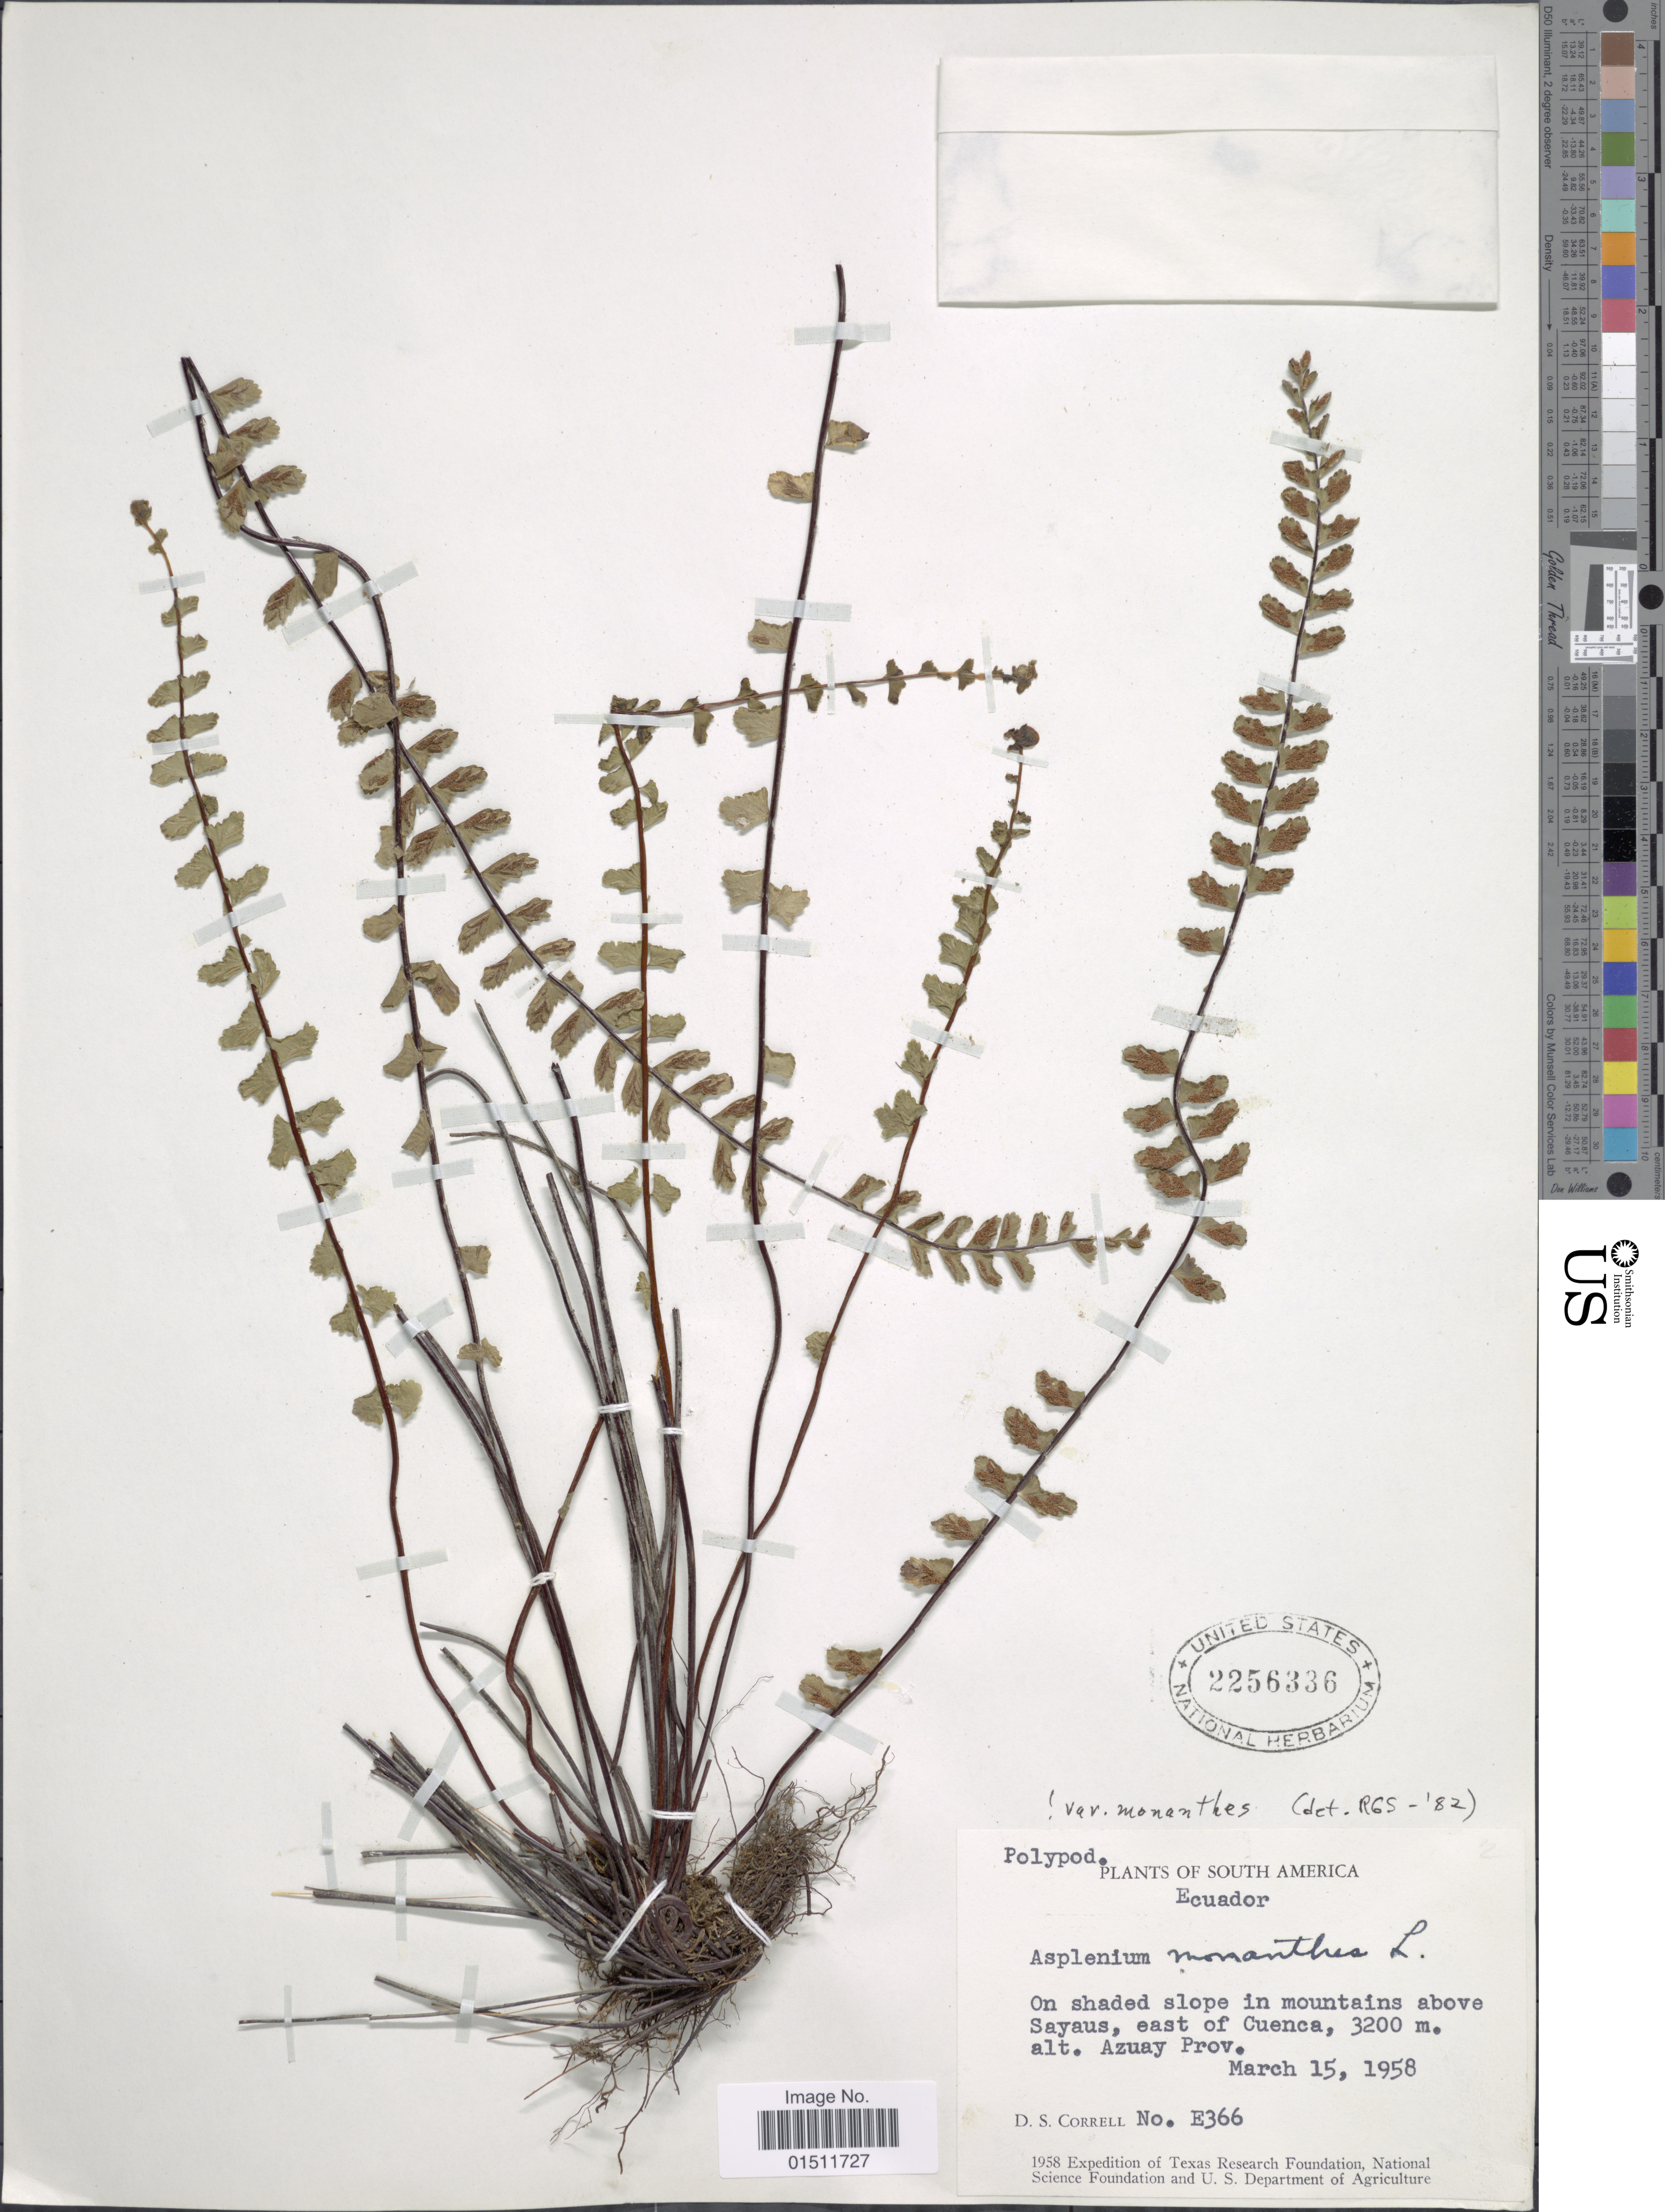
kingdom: Plantae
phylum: Tracheophyta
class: Polypodiopsida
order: Polypodiales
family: Aspleniaceae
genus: Asplenium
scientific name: Asplenium monanthes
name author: L.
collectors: D. S. Correll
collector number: E366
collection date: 1958-03-15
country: Ecuador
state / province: Azuay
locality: Above Sayaus, east of Cuenca, Azuay Prov.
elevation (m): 3200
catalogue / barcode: US 2256336